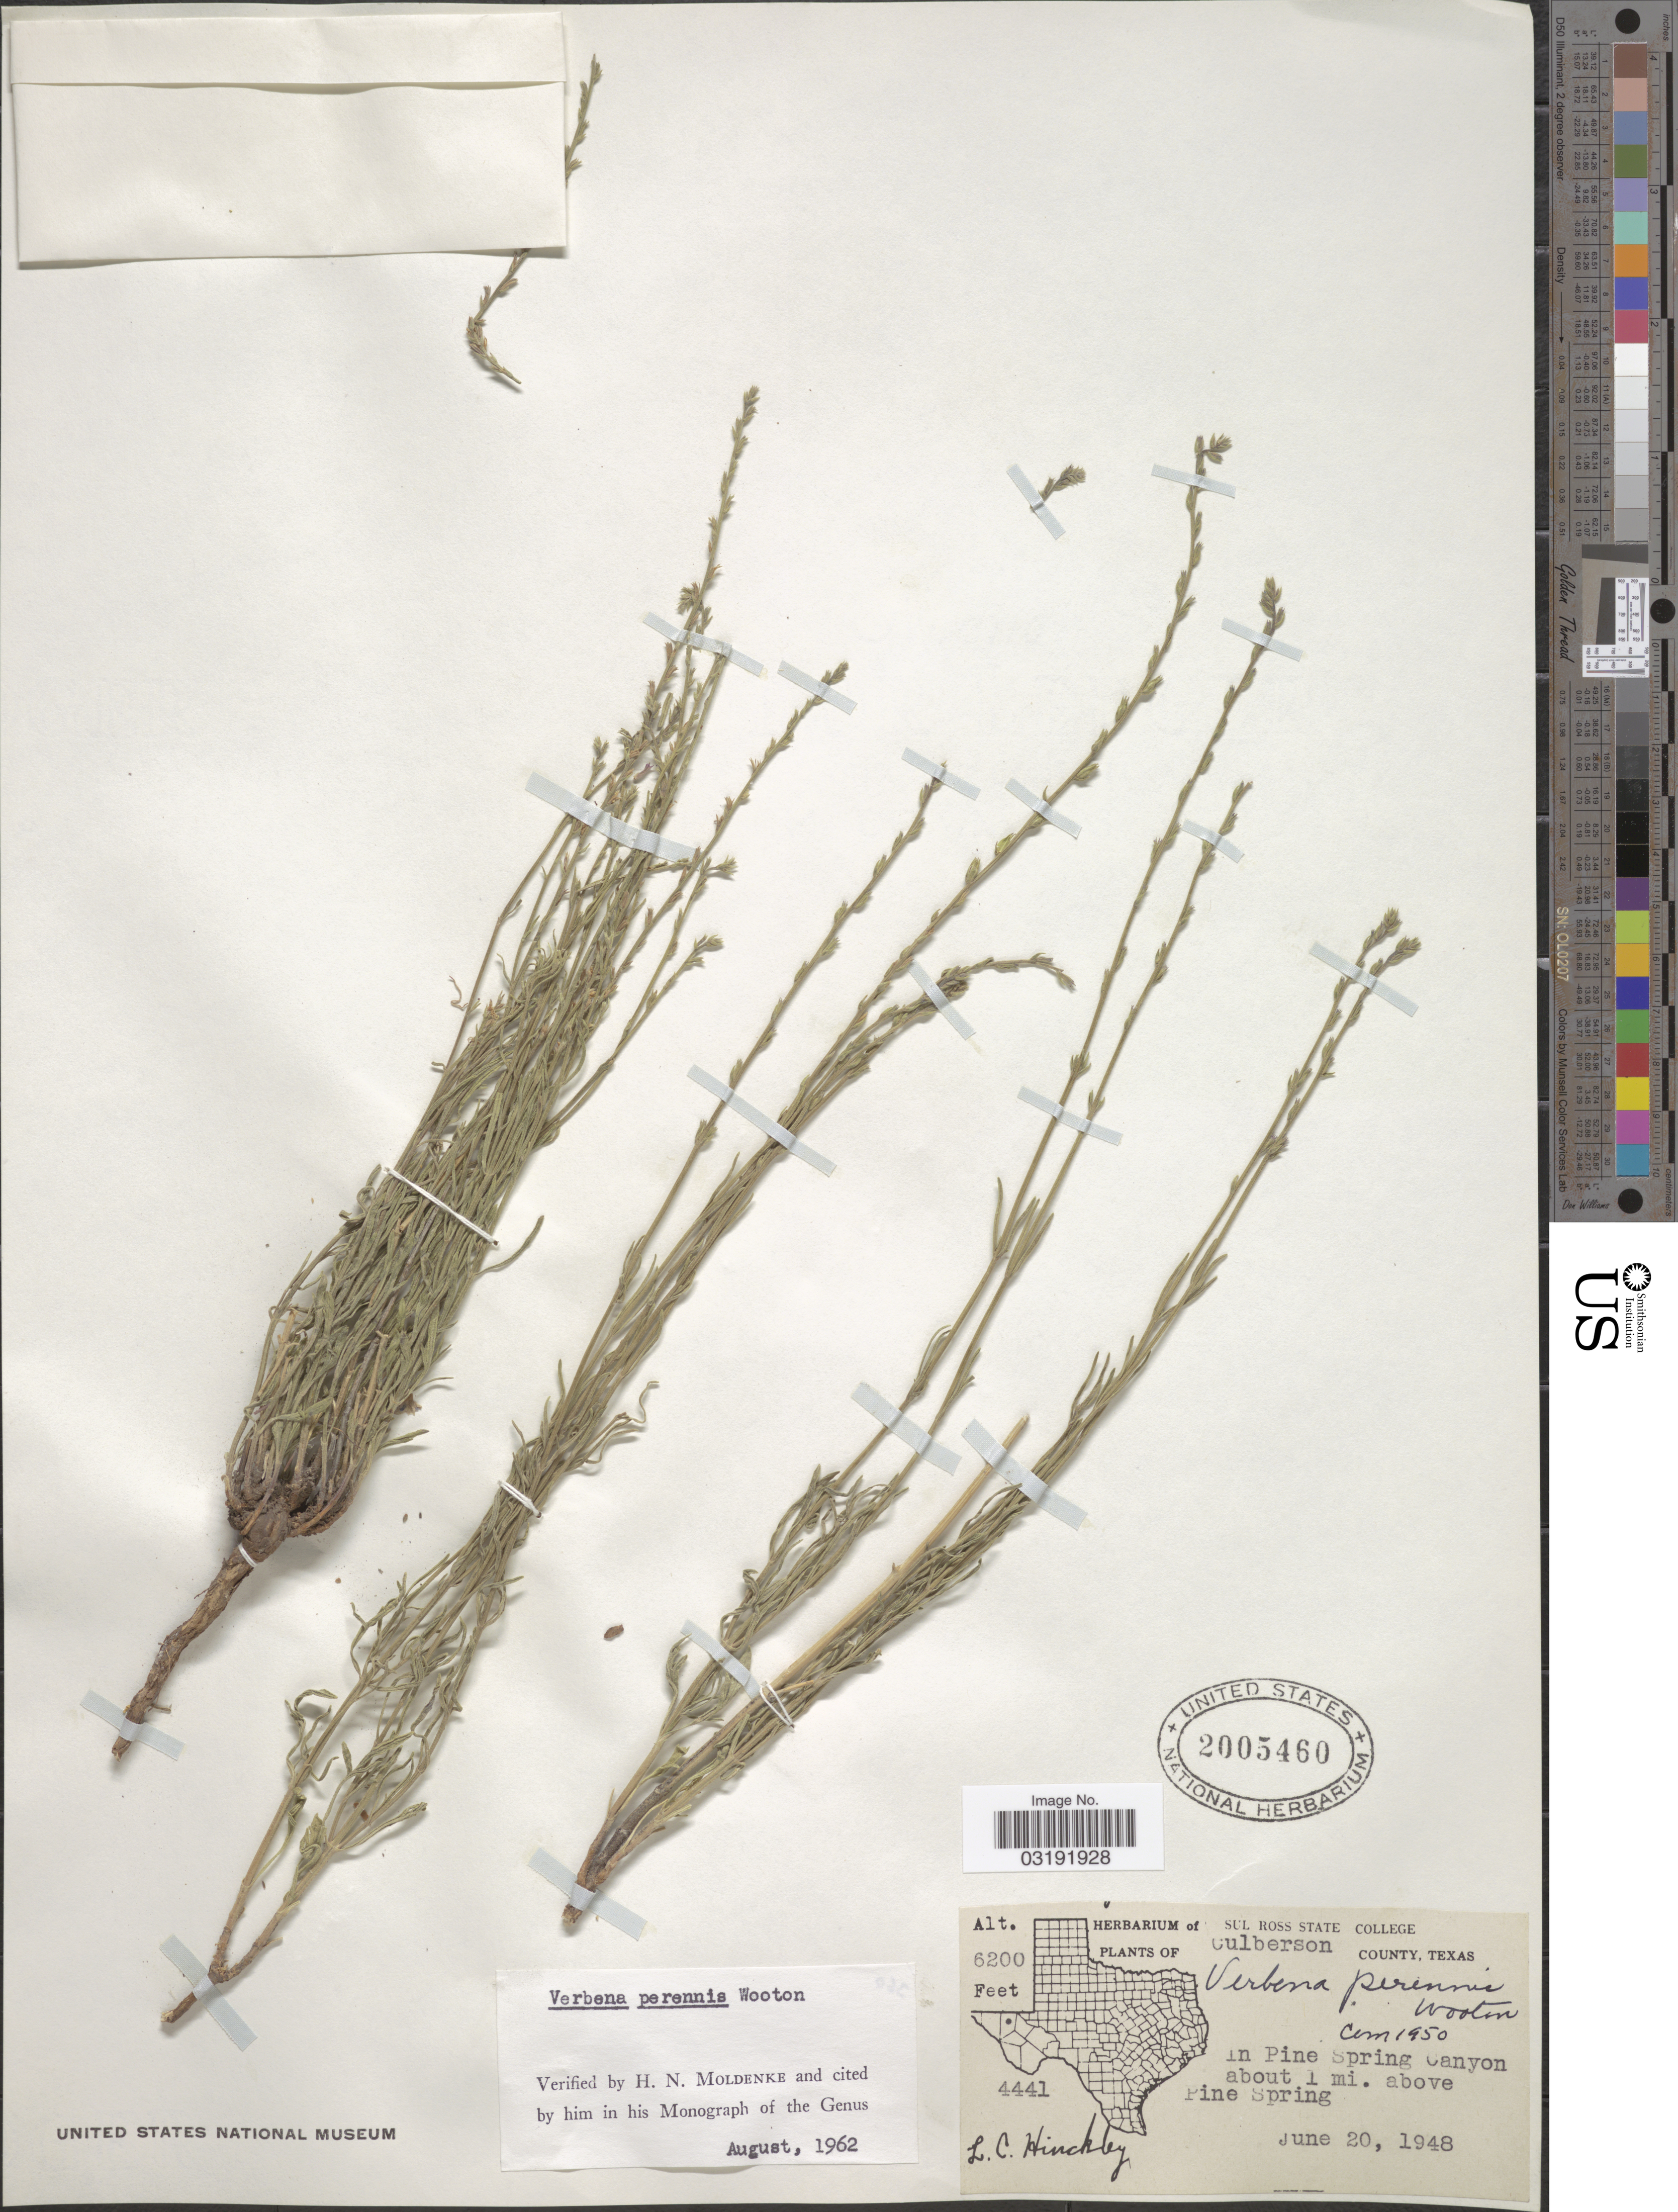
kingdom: Plantae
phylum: Tracheophyta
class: Magnoliopsida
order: Lamiales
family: Verbenaceae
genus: Verbena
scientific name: Verbena perennis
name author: Wooton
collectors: L. Hinckley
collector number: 4441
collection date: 1948-06-20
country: United States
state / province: Texas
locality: Culberson County. In Pine Spring Canyon about 1 mi. above Pine Spring.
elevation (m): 1890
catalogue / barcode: US 2005460